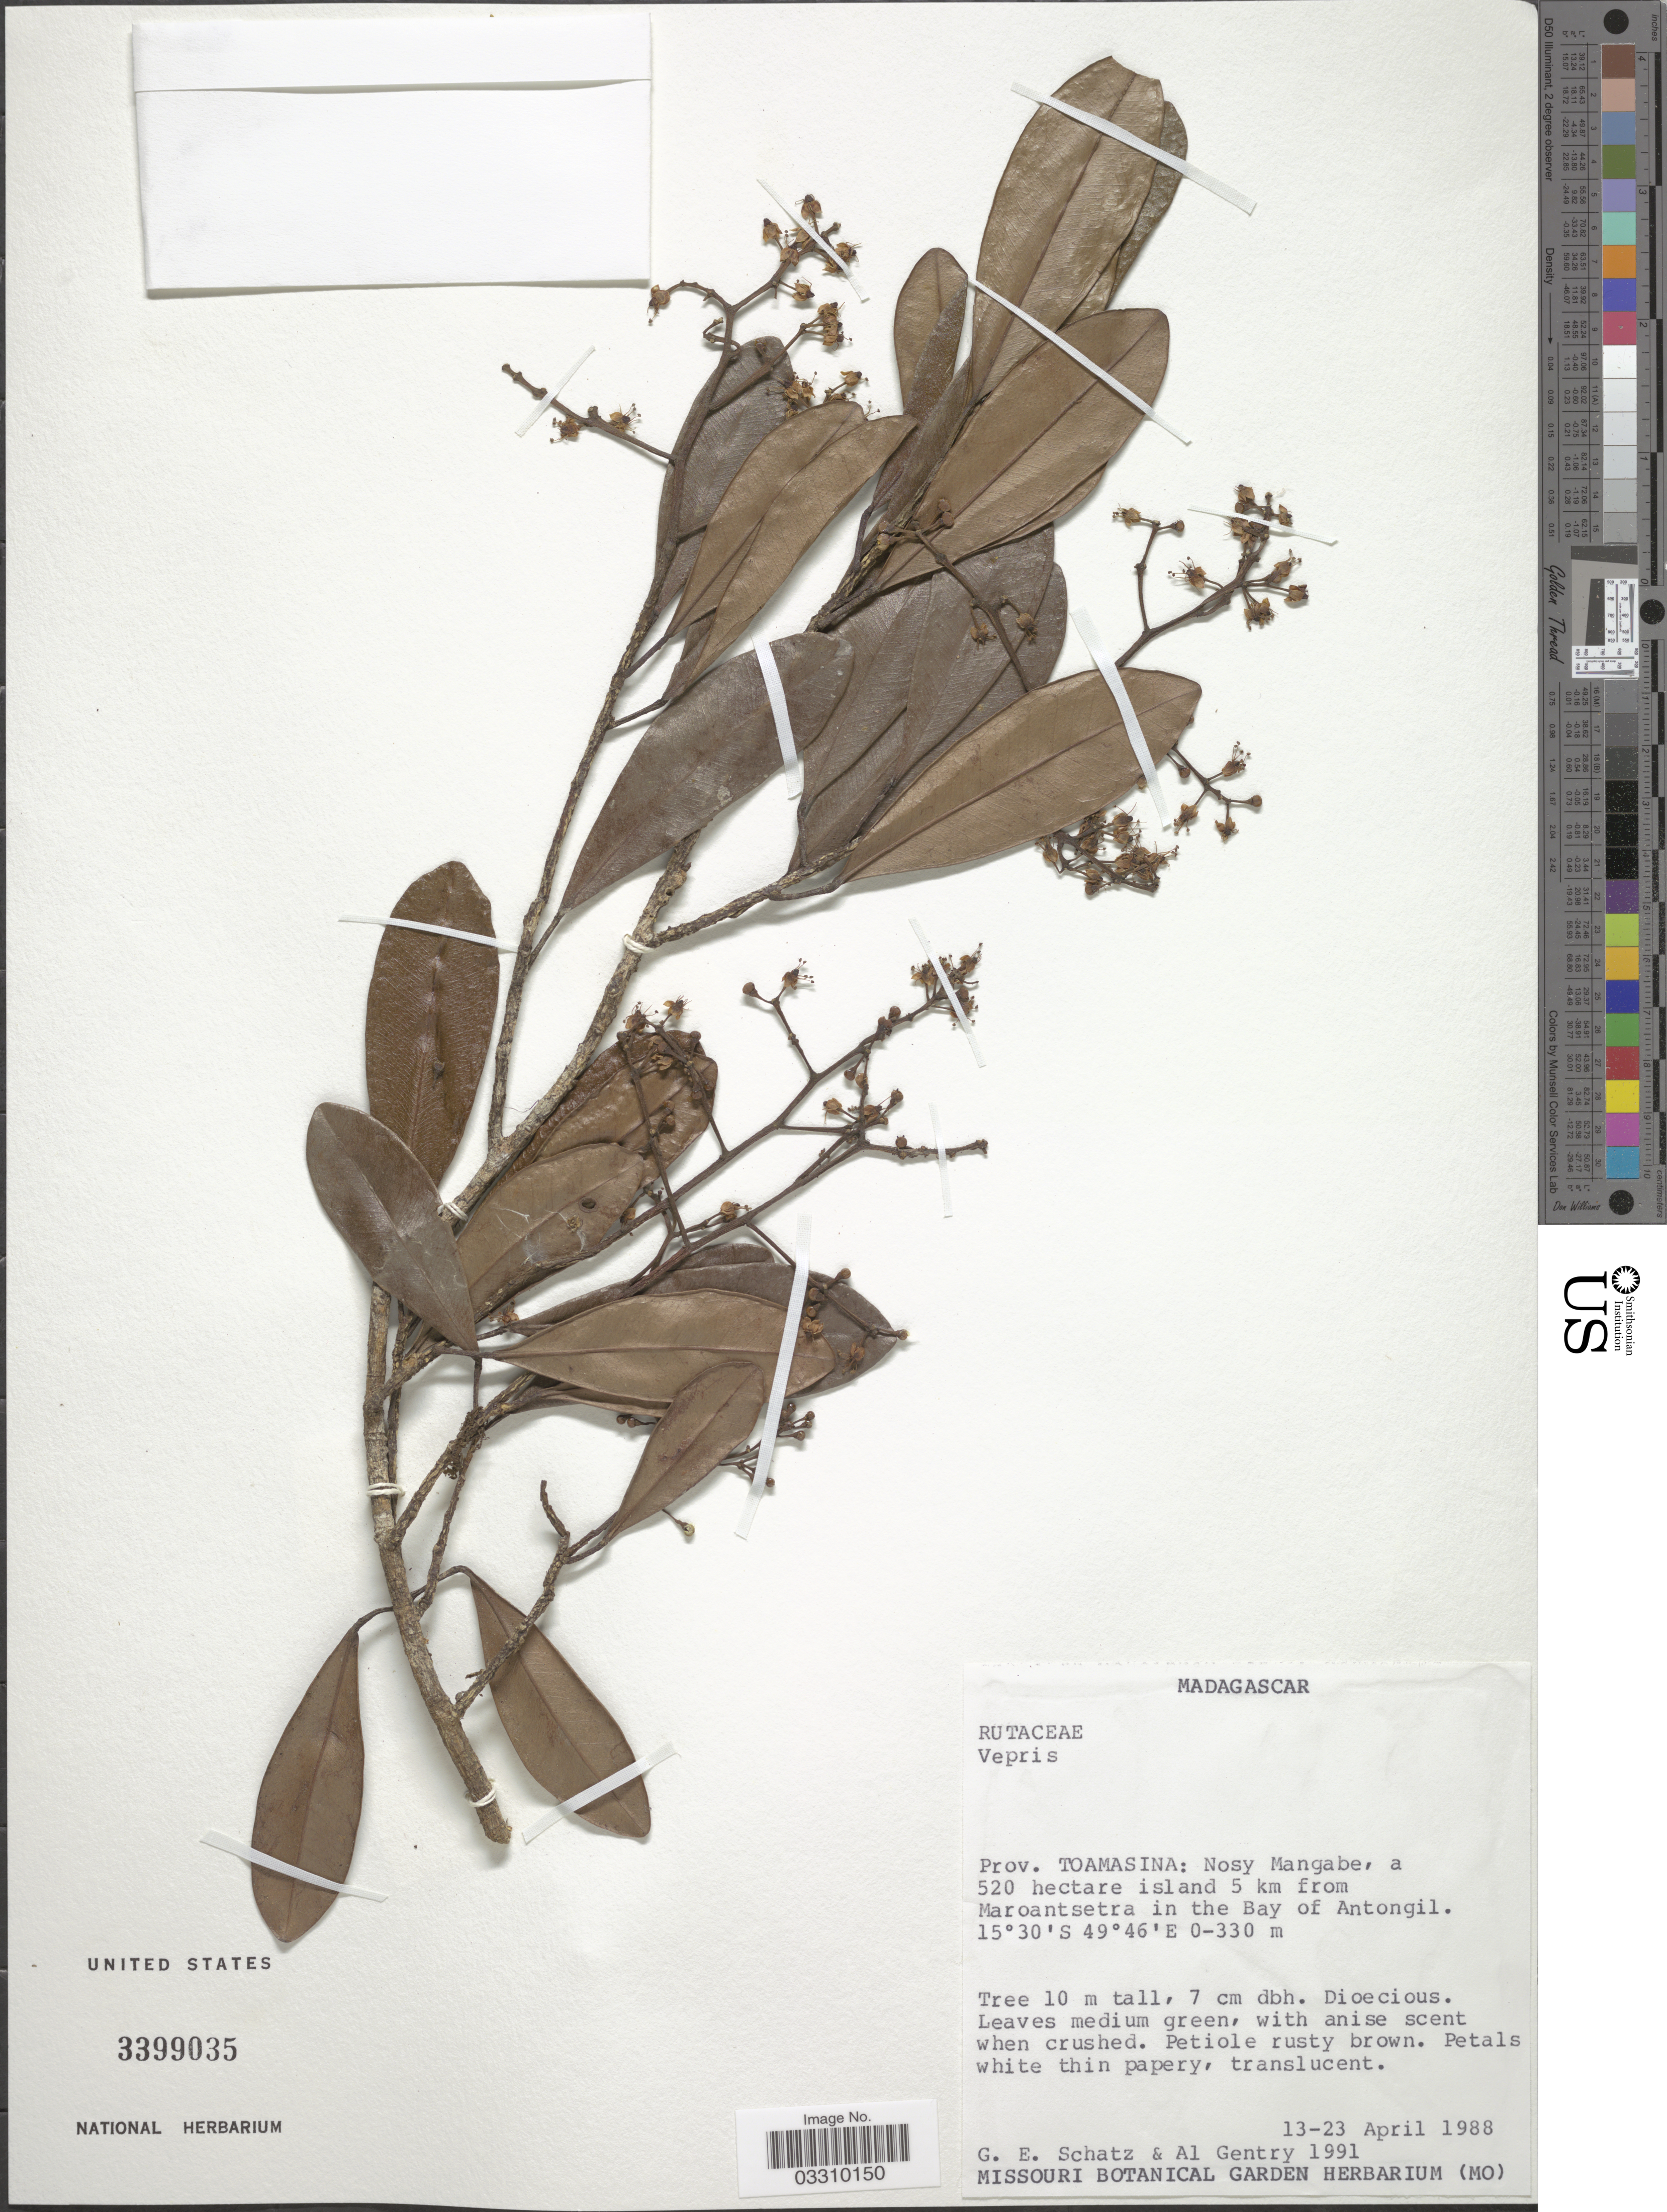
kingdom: Plantae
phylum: Tracheophyta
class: Magnoliopsida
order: Sapindales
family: Rutaceae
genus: Vepris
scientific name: Vepris sp.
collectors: G. Schatz & A. H. Gentry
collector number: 1991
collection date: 1988-04-13/1988-04-23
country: Madagascar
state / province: Analanjirofo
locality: Nosy Mangabe, a 520 hectare island 5 km from Maroantsetra in the Bay of Antongil.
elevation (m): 0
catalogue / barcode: US 3399035